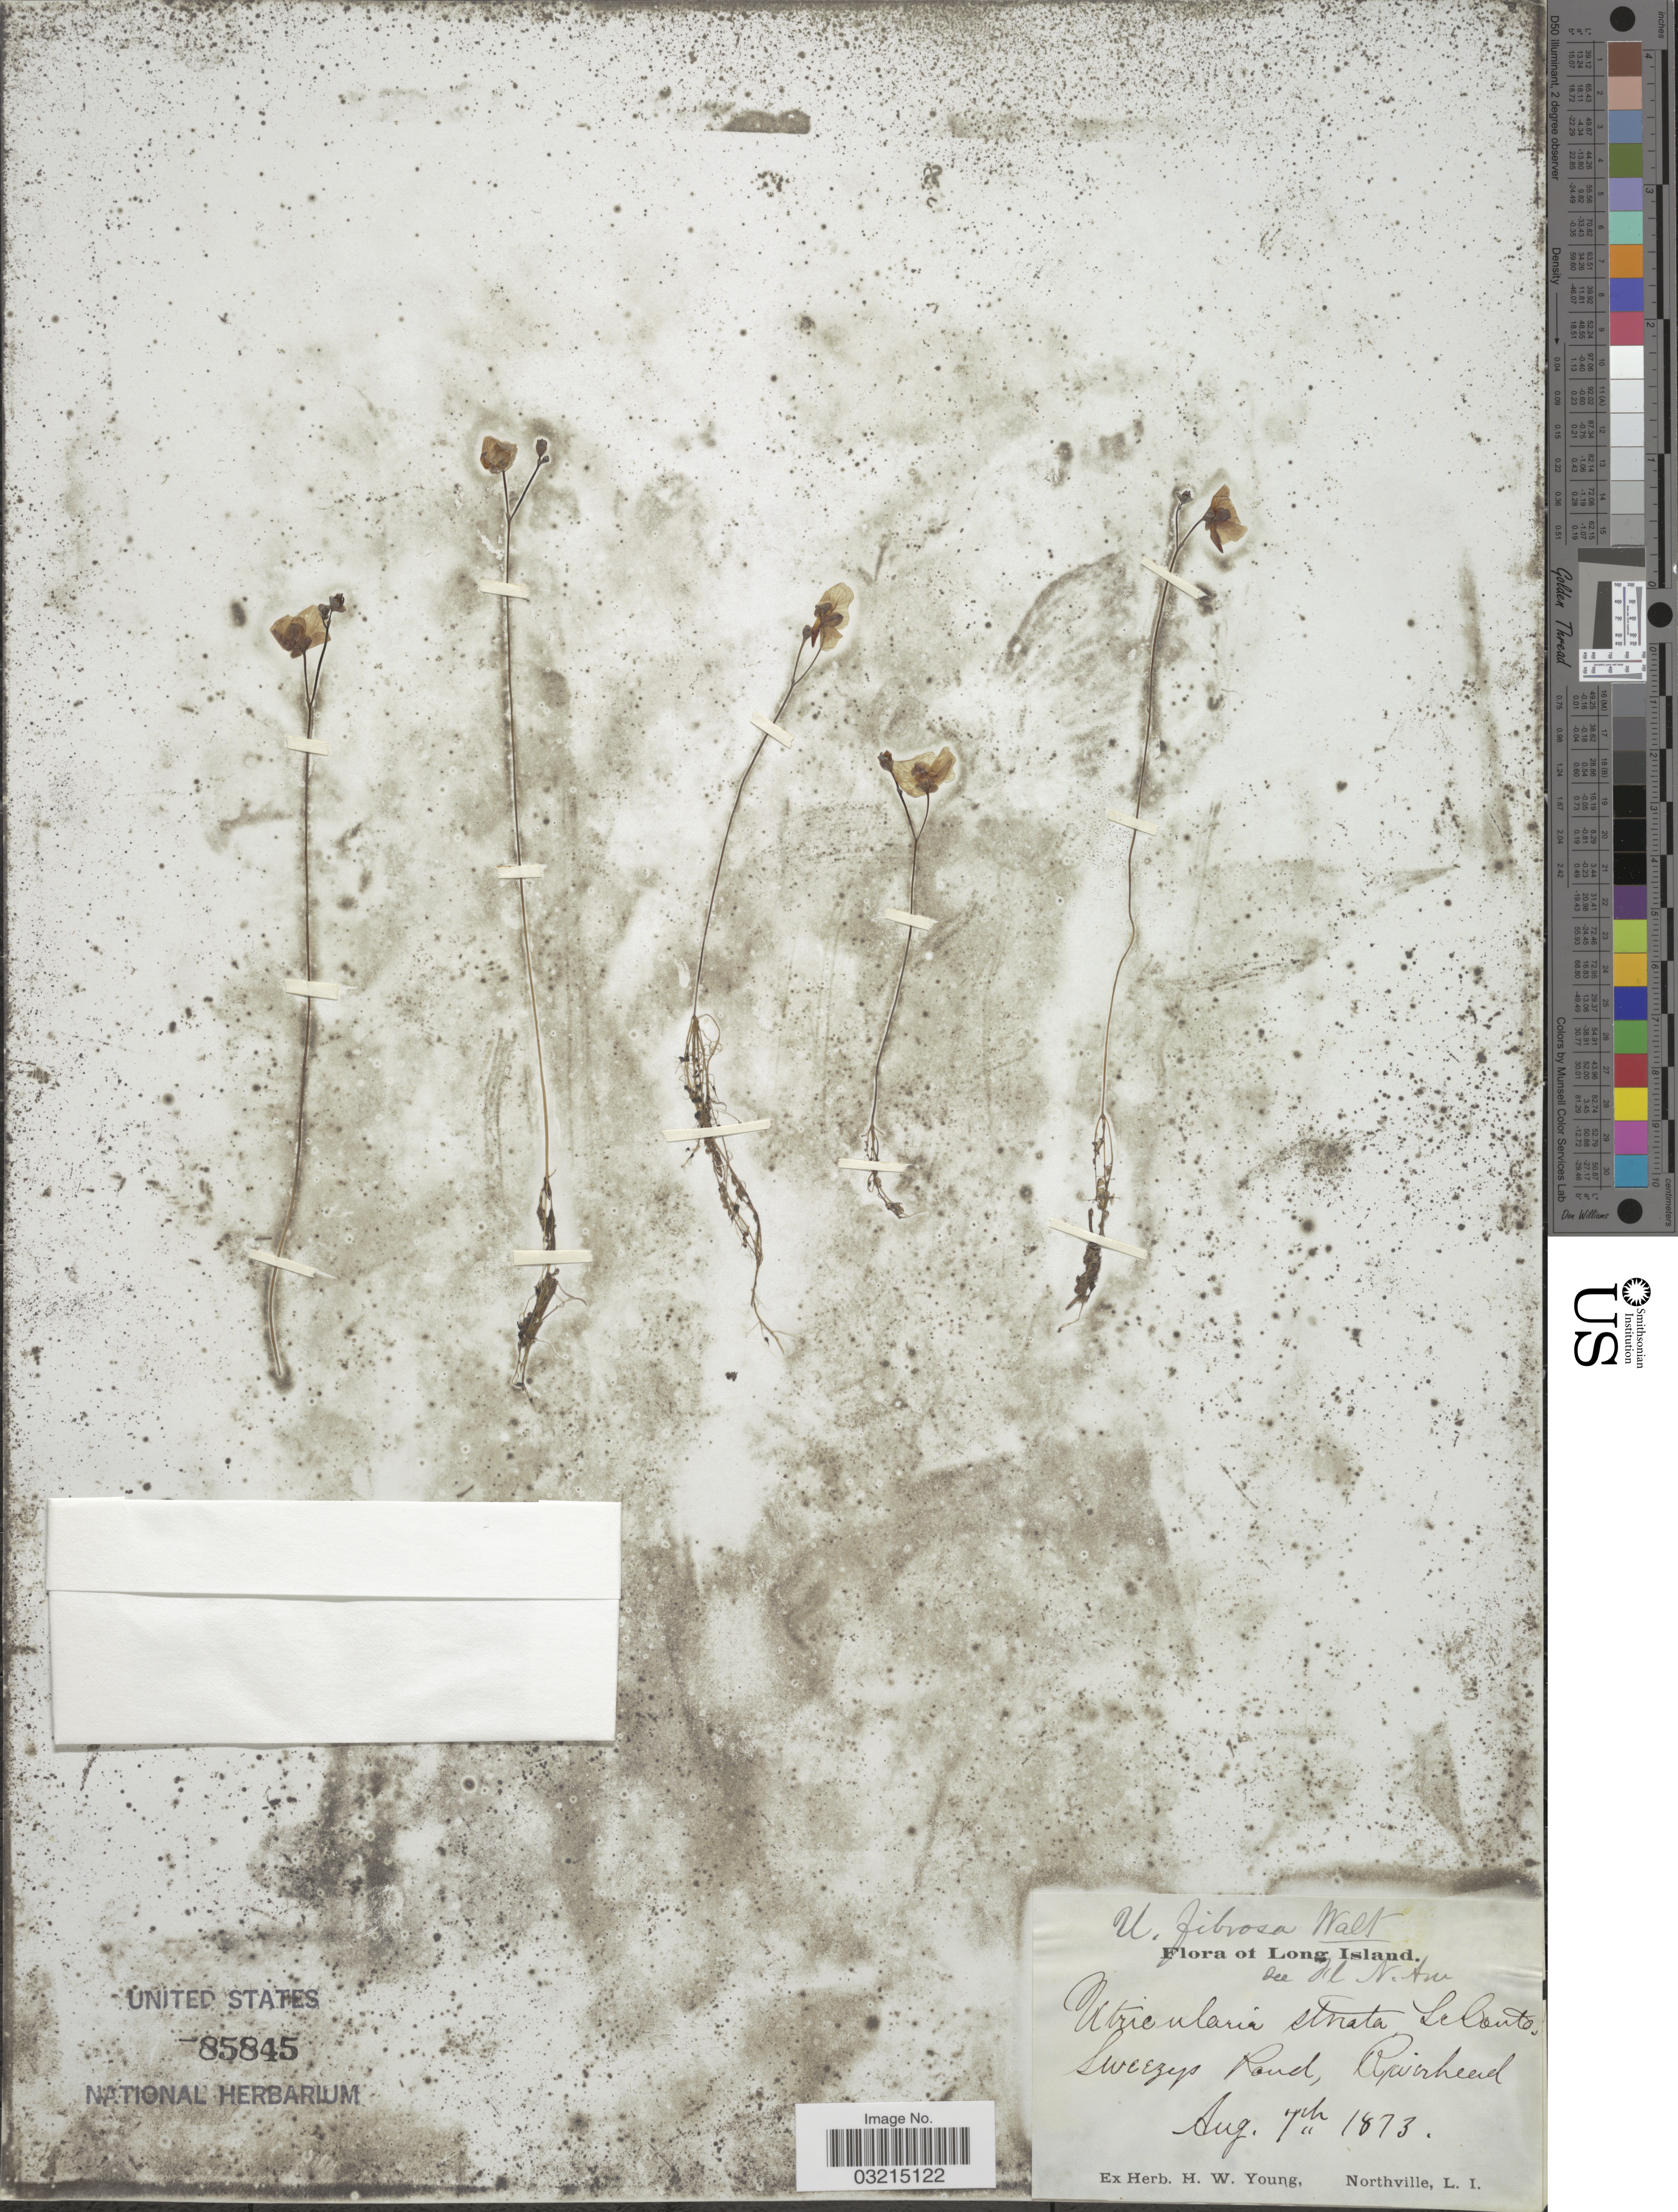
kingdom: Plantae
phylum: Tracheophyta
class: Magnoliopsida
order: Lamiales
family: Lentibulariaceae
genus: Utricularia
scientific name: Utricularia gibba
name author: L.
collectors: ex herb. H.W. Young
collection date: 1873-08-07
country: United States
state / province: New York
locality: Long Island. Sweezys Pond, Riverhead.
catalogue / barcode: US 85845